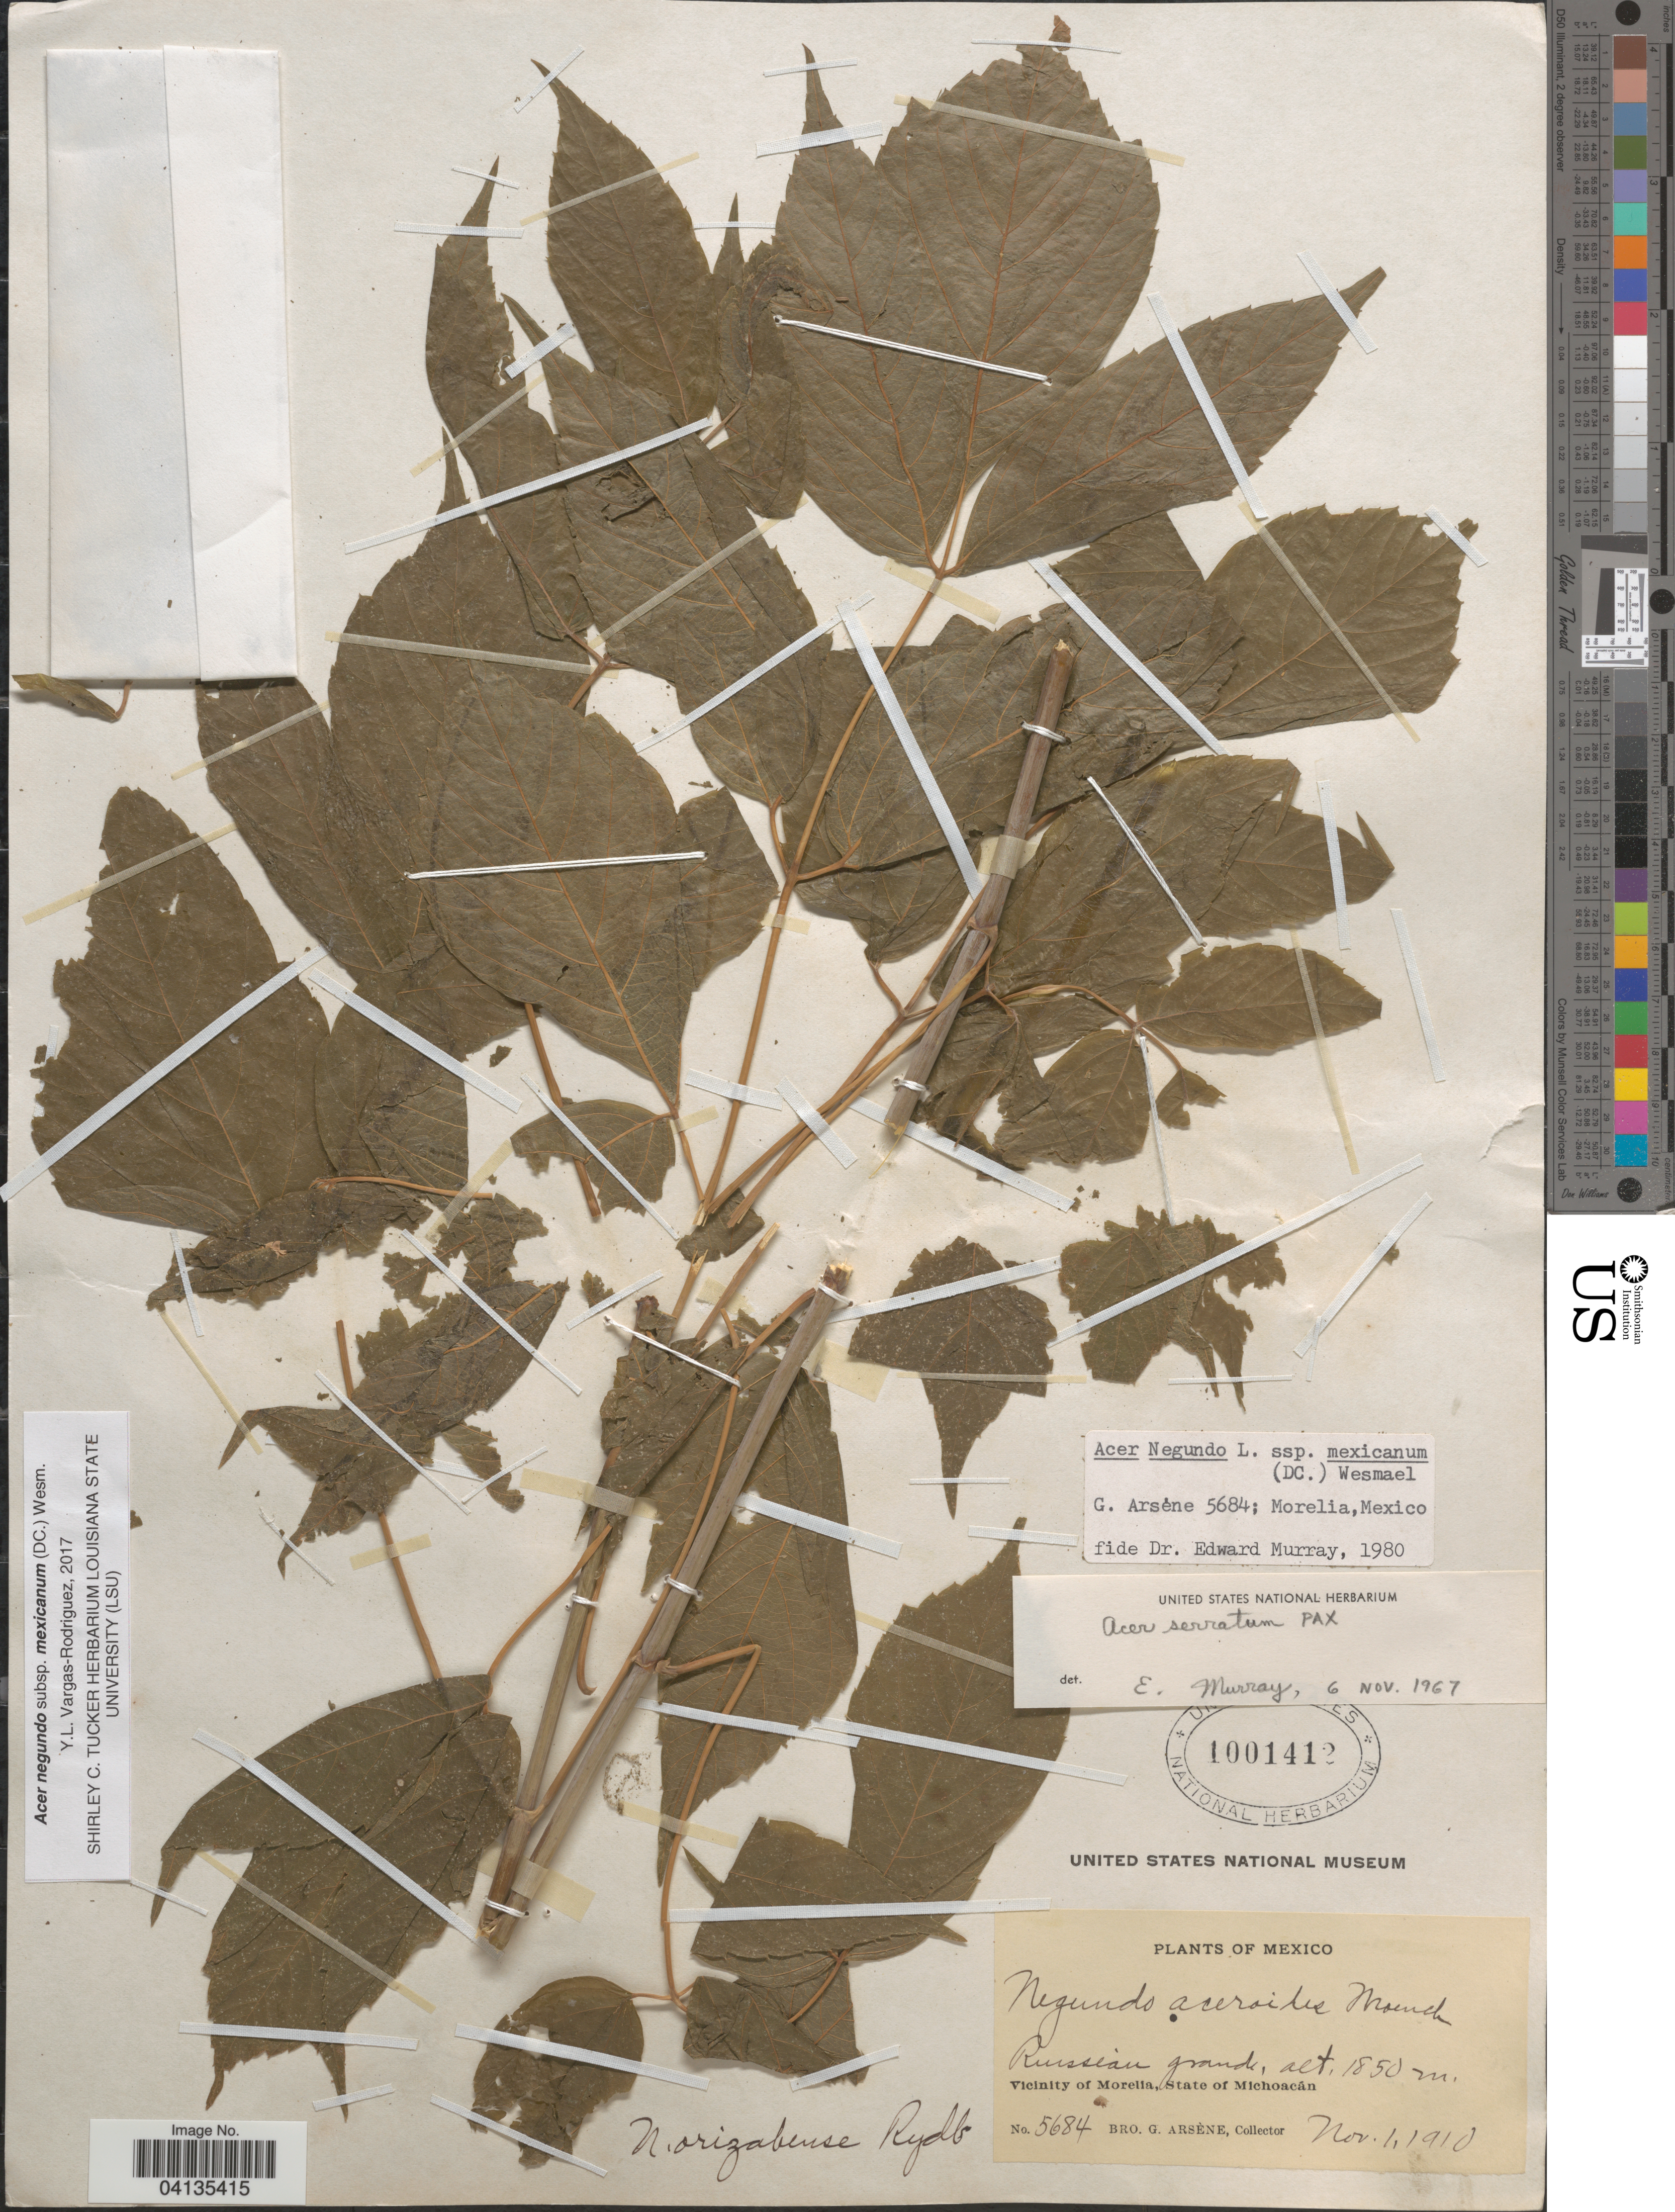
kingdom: Plantae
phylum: Tracheophyta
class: Magnoliopsida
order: Sapindales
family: Sapindaceae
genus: Acer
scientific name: Acer negundo subsp. mexicanum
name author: (DC.) Wesm.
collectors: Bro. G. Arsène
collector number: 5684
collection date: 1910-11-01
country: Mexico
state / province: Michoacán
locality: Vicinity of Morelia.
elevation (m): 1850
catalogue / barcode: US 1001412